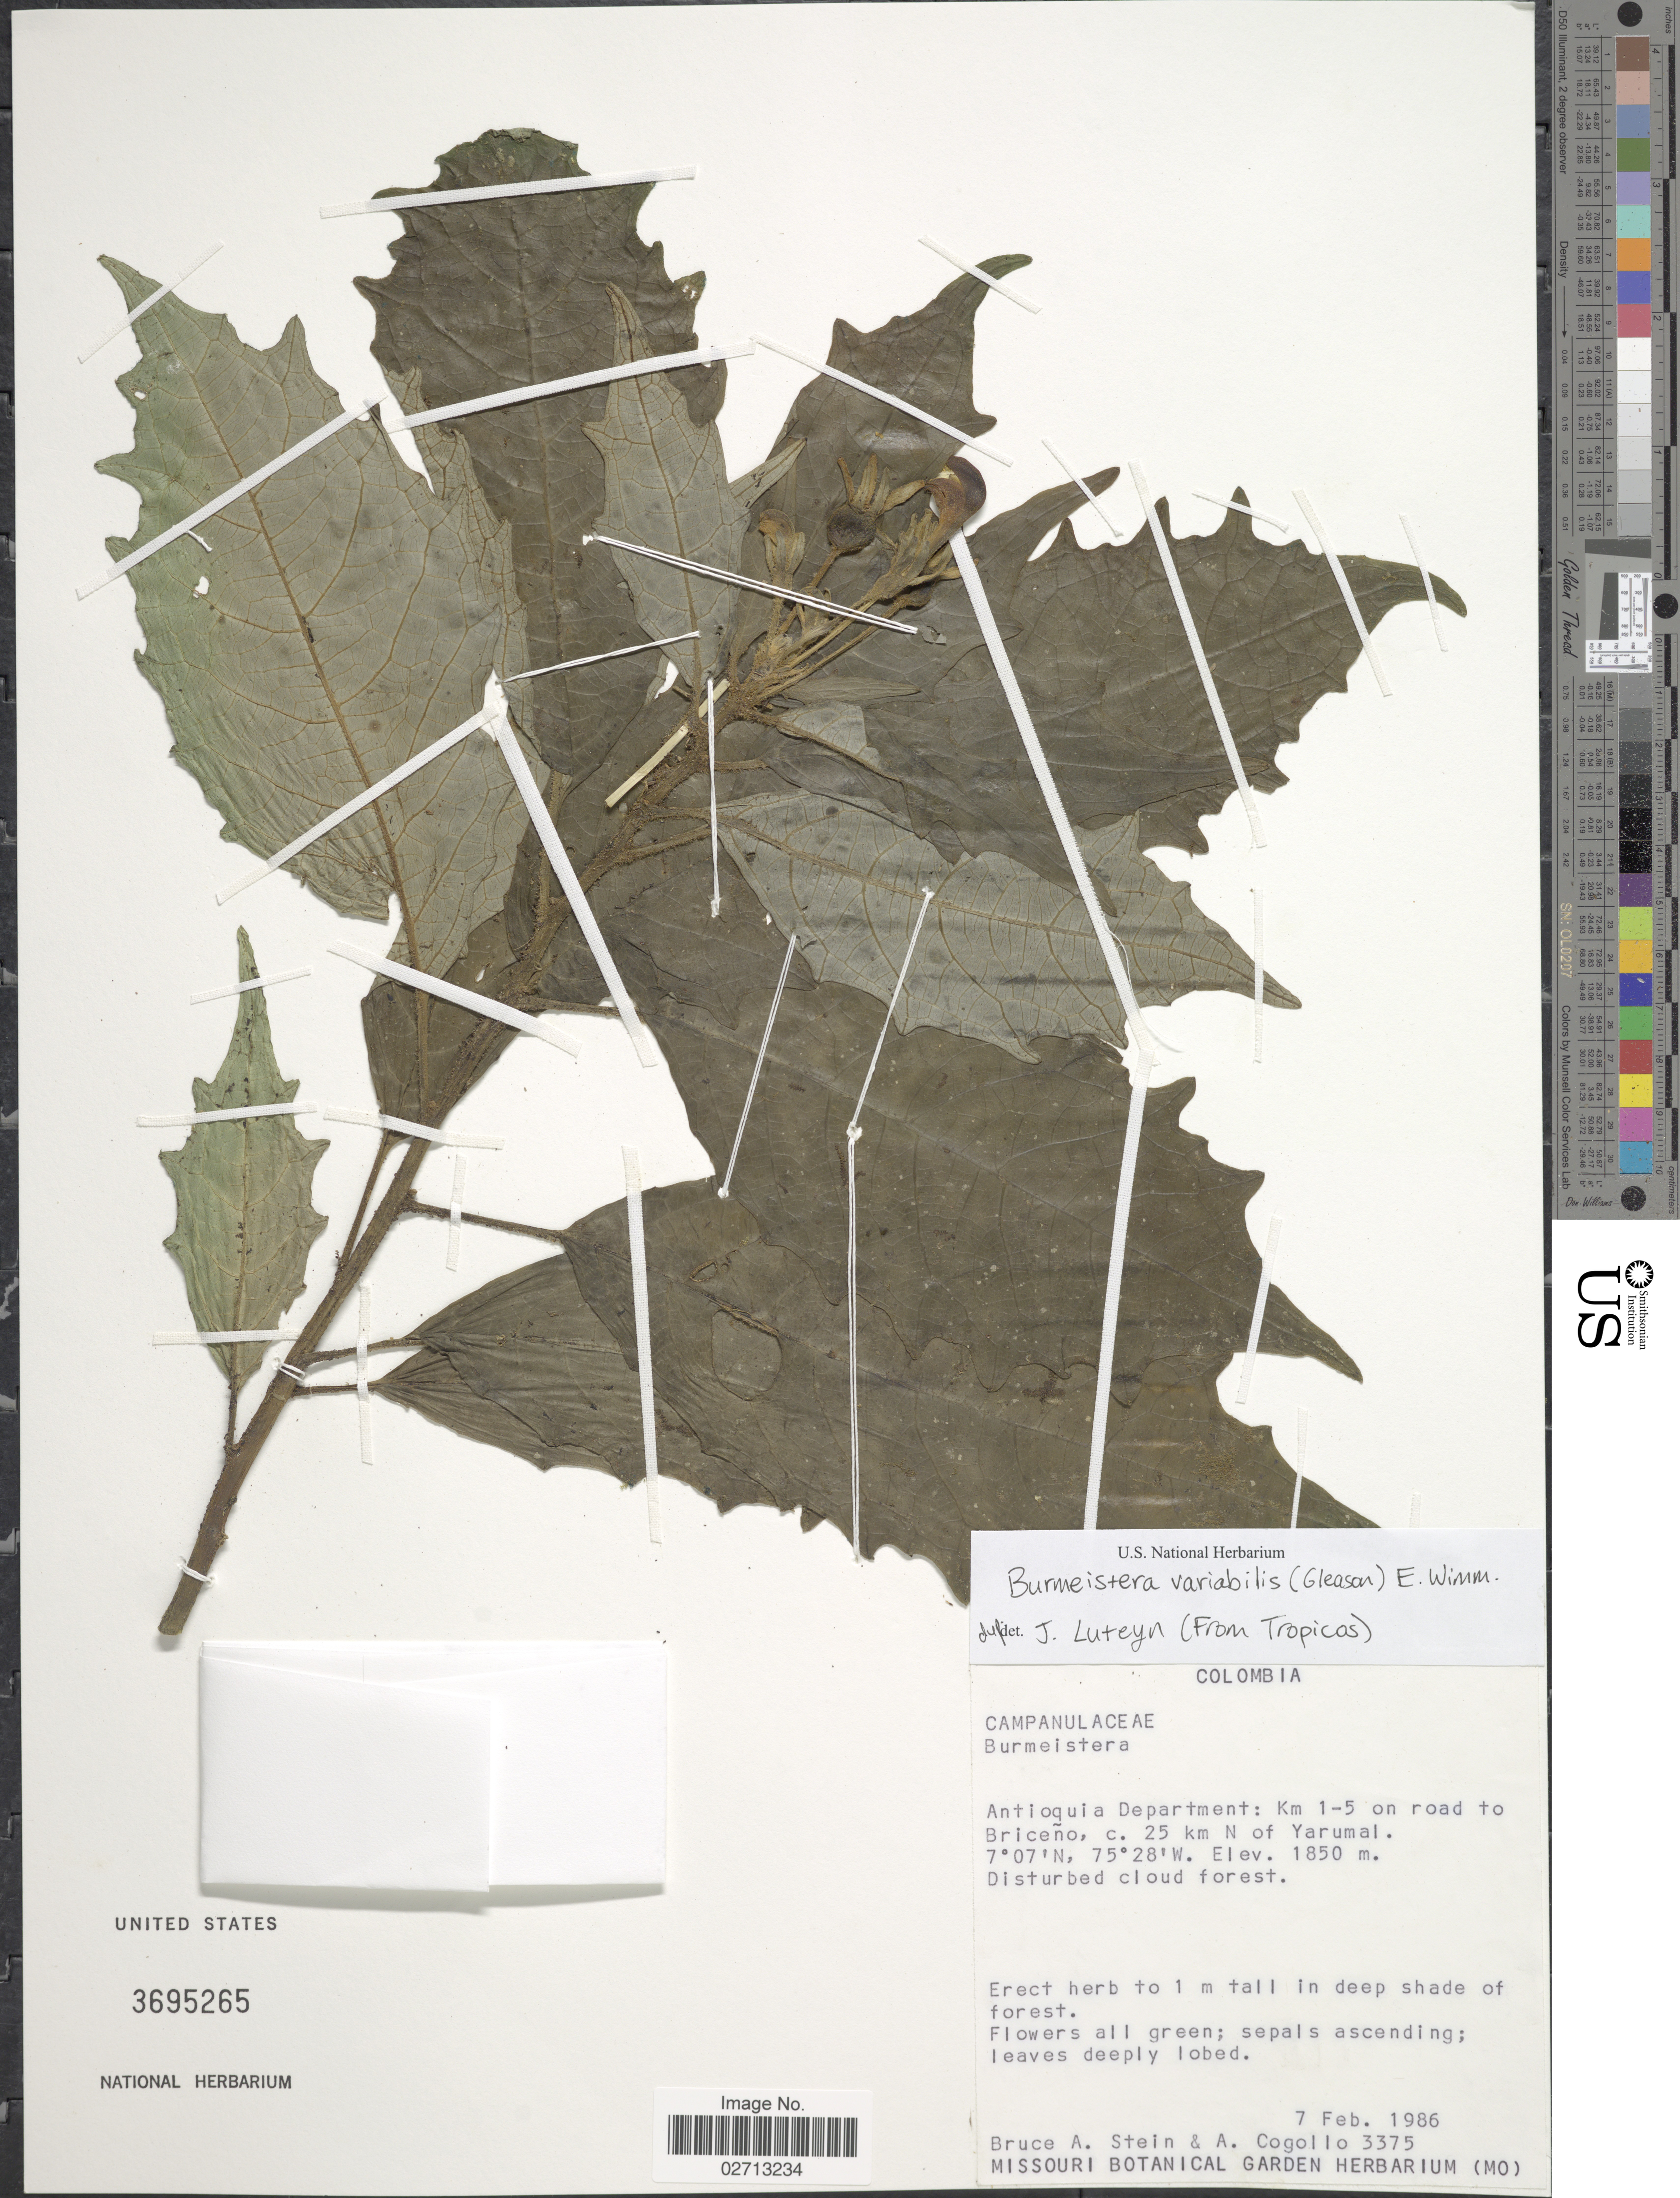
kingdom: Plantae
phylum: Tracheophyta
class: Magnoliopsida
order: Asterales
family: Campanulaceae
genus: Burmeistera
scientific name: Burmeistera variabilis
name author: E. Wimm.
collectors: B. A. Stein & A. Cogollo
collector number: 3375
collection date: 1986-02-07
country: Colombia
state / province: Antioquia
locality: Antioquia Department: Km 1-5 on road to Briceño, c. 25 km N of Yarumal.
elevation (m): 1850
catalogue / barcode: US 3695265